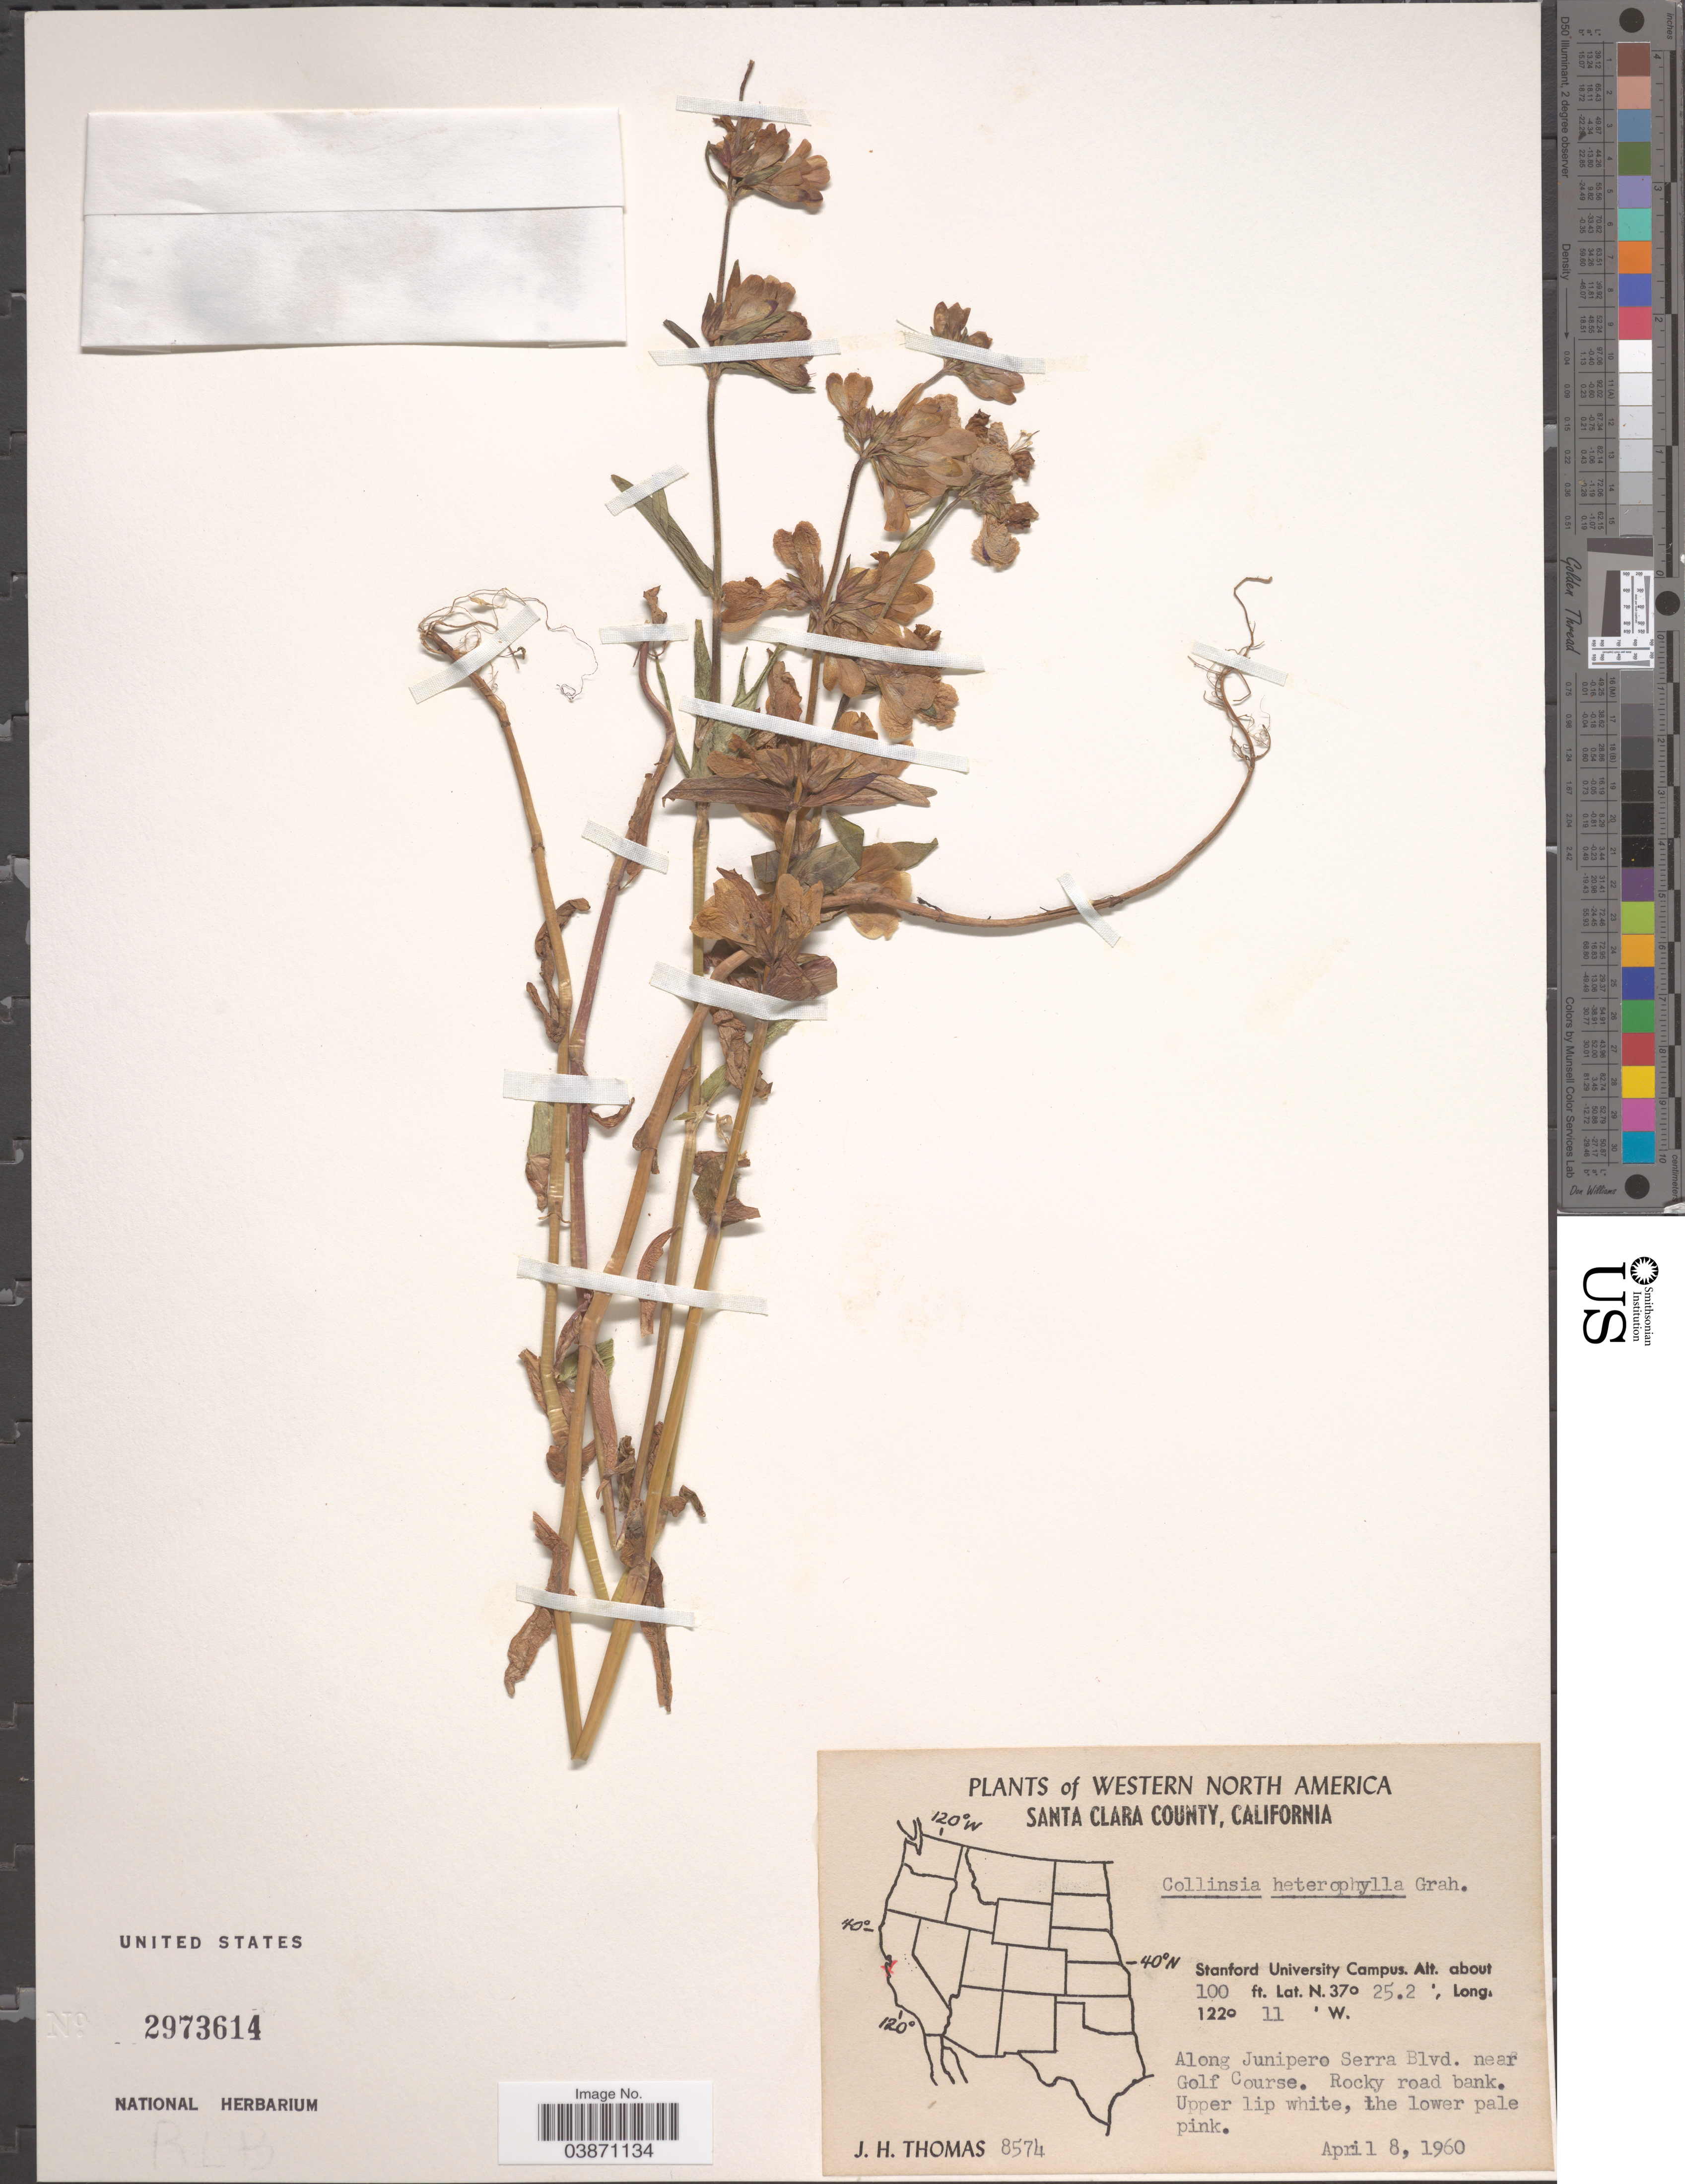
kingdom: Plantae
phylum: Tracheophyta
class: Magnoliopsida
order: Lamiales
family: Plantaginaceae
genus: Collinsia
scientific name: Collinsia heterophylla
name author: Buist ex Graham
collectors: J. H. Thomas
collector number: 8574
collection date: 1960-04-08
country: United States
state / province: California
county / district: Santa Clara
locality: Western North America. Santa Clara County. Stanford University Campus. Along Junipero Serra Blvd. near Golf Course.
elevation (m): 30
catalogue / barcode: US 2973614